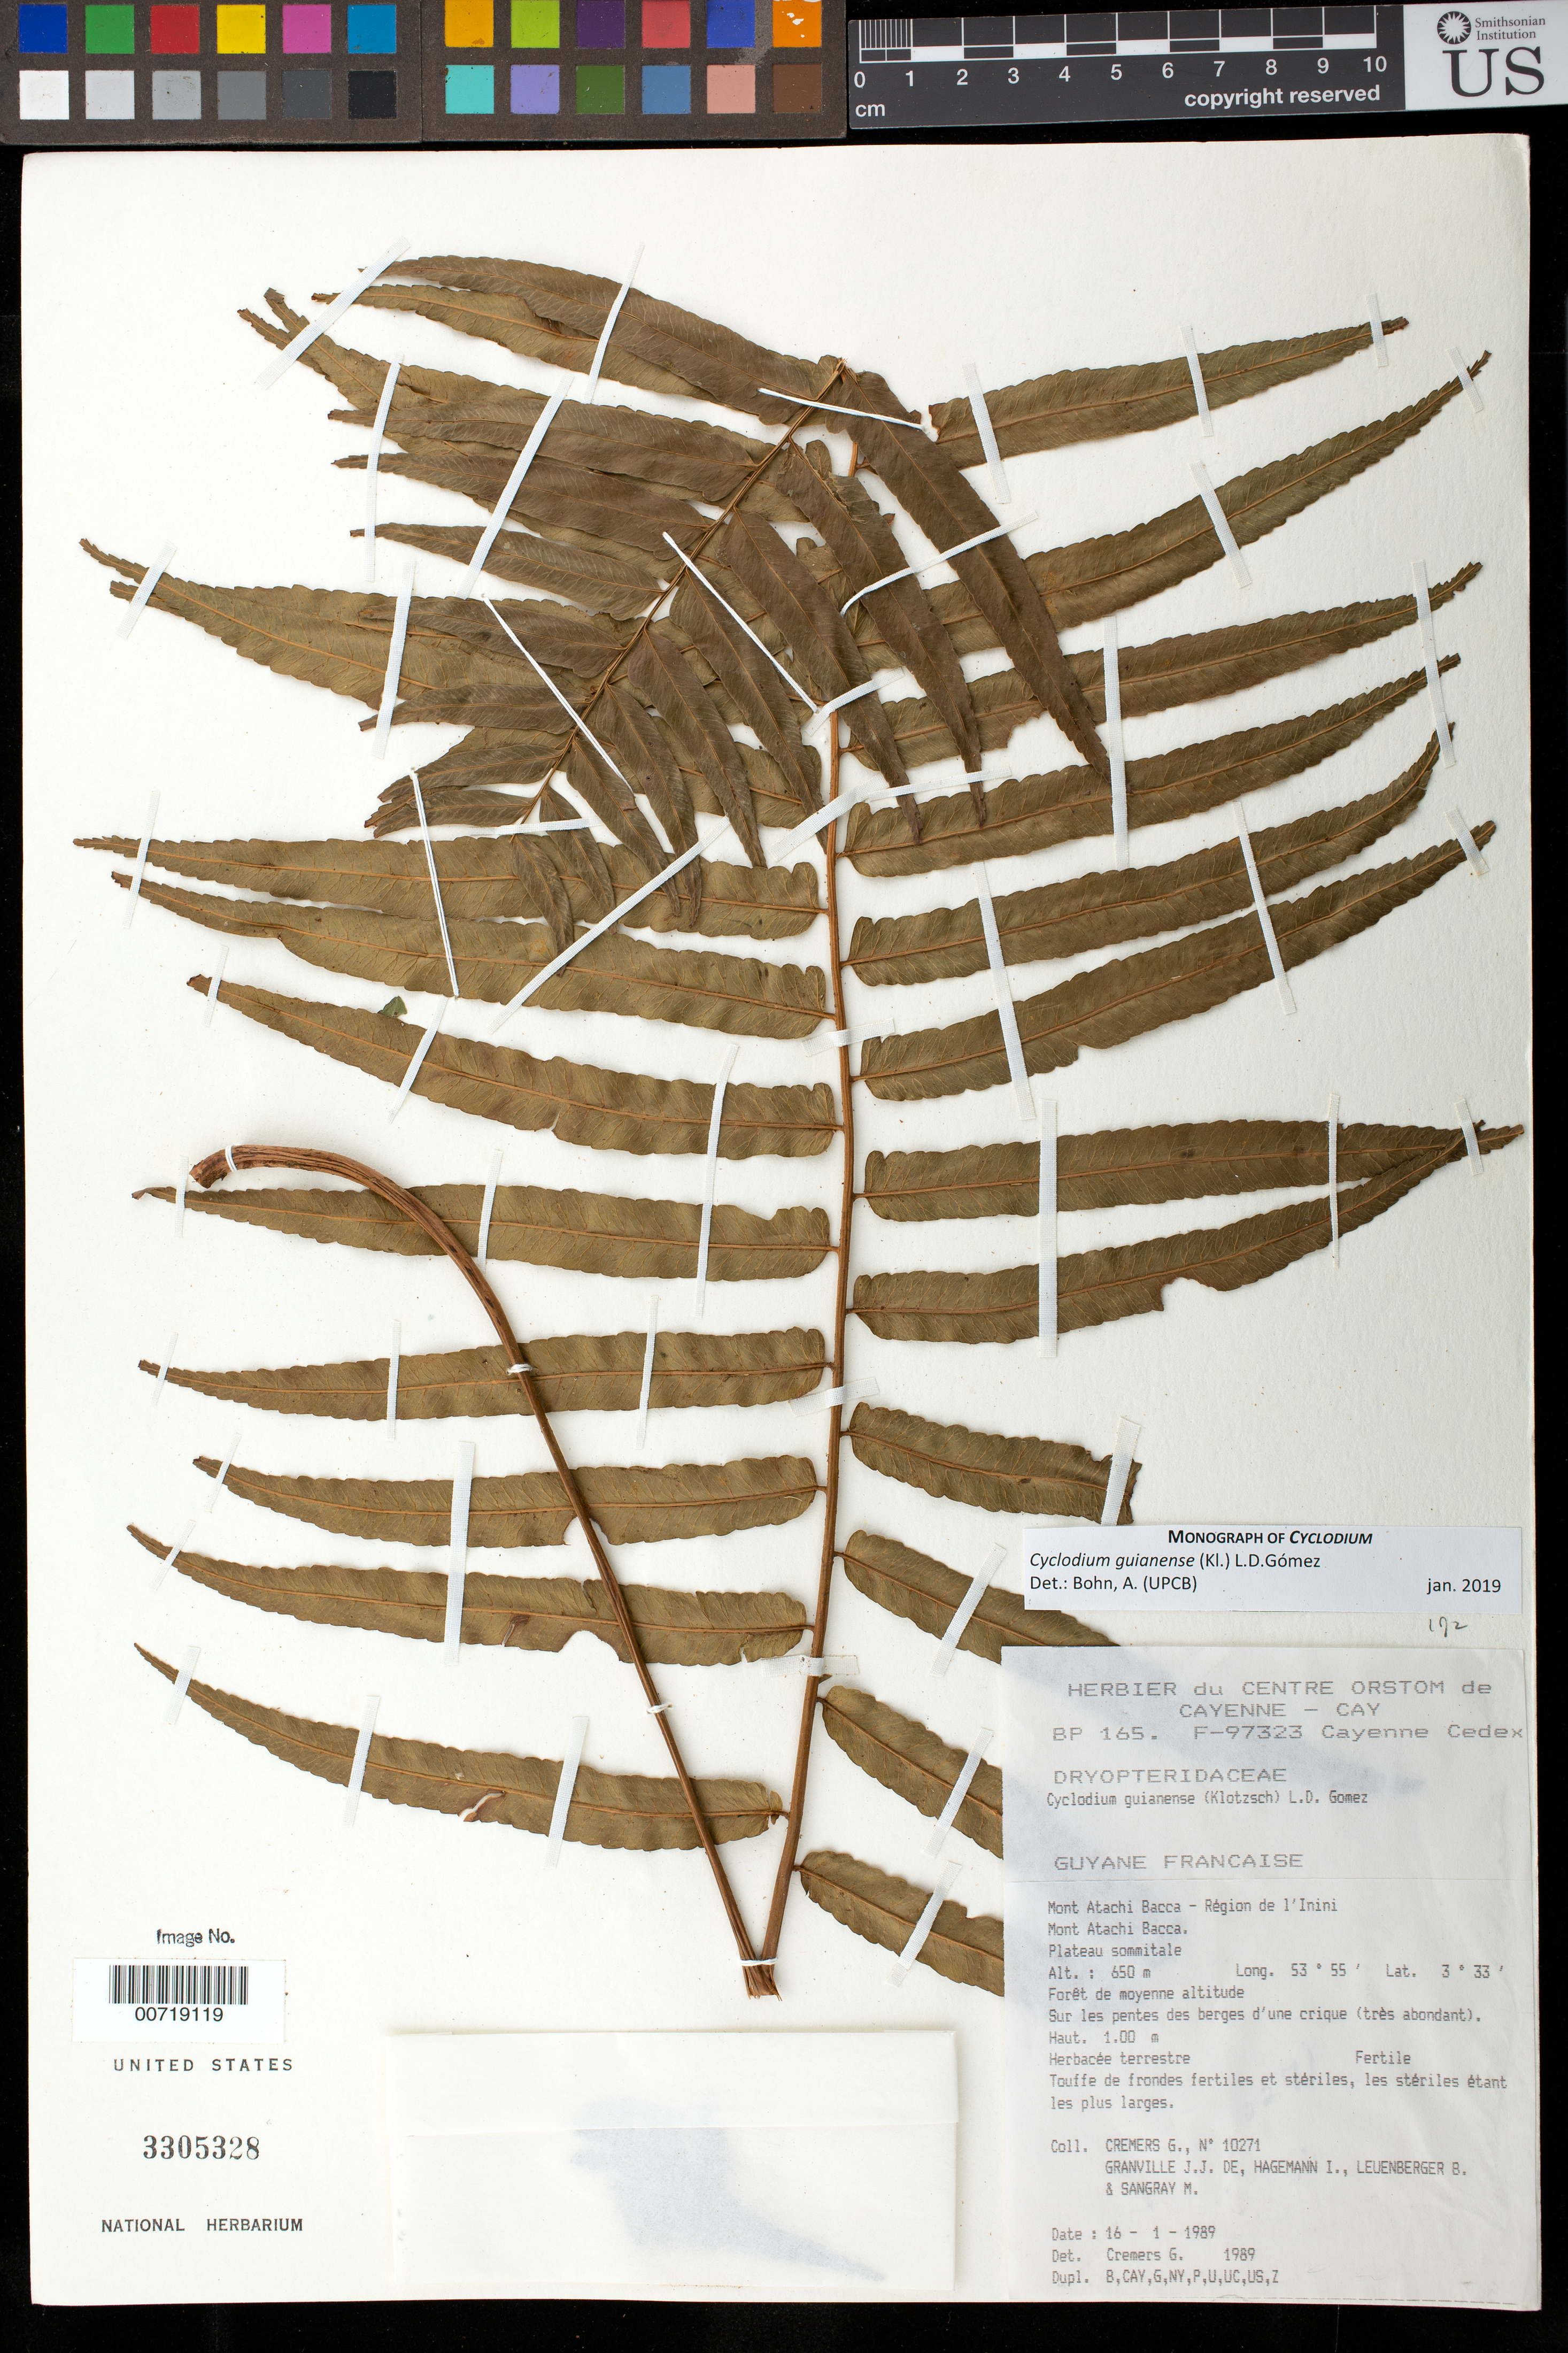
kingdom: Plantae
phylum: Tracheophyta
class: Polypodiopsida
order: Polypodiales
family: Dryopteridaceae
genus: Cyclodium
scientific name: Cyclodium guianense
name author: (Klotzsch) van der Werff ex L.D. Gómez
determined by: Cremers, Georges A.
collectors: G. Cremers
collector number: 10271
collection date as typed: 16-Jan-89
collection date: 1989-01-16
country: French Guiana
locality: Mont Atachi Bacca, région de l'Inini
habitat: Forest, along creek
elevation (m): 650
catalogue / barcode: US 3305328